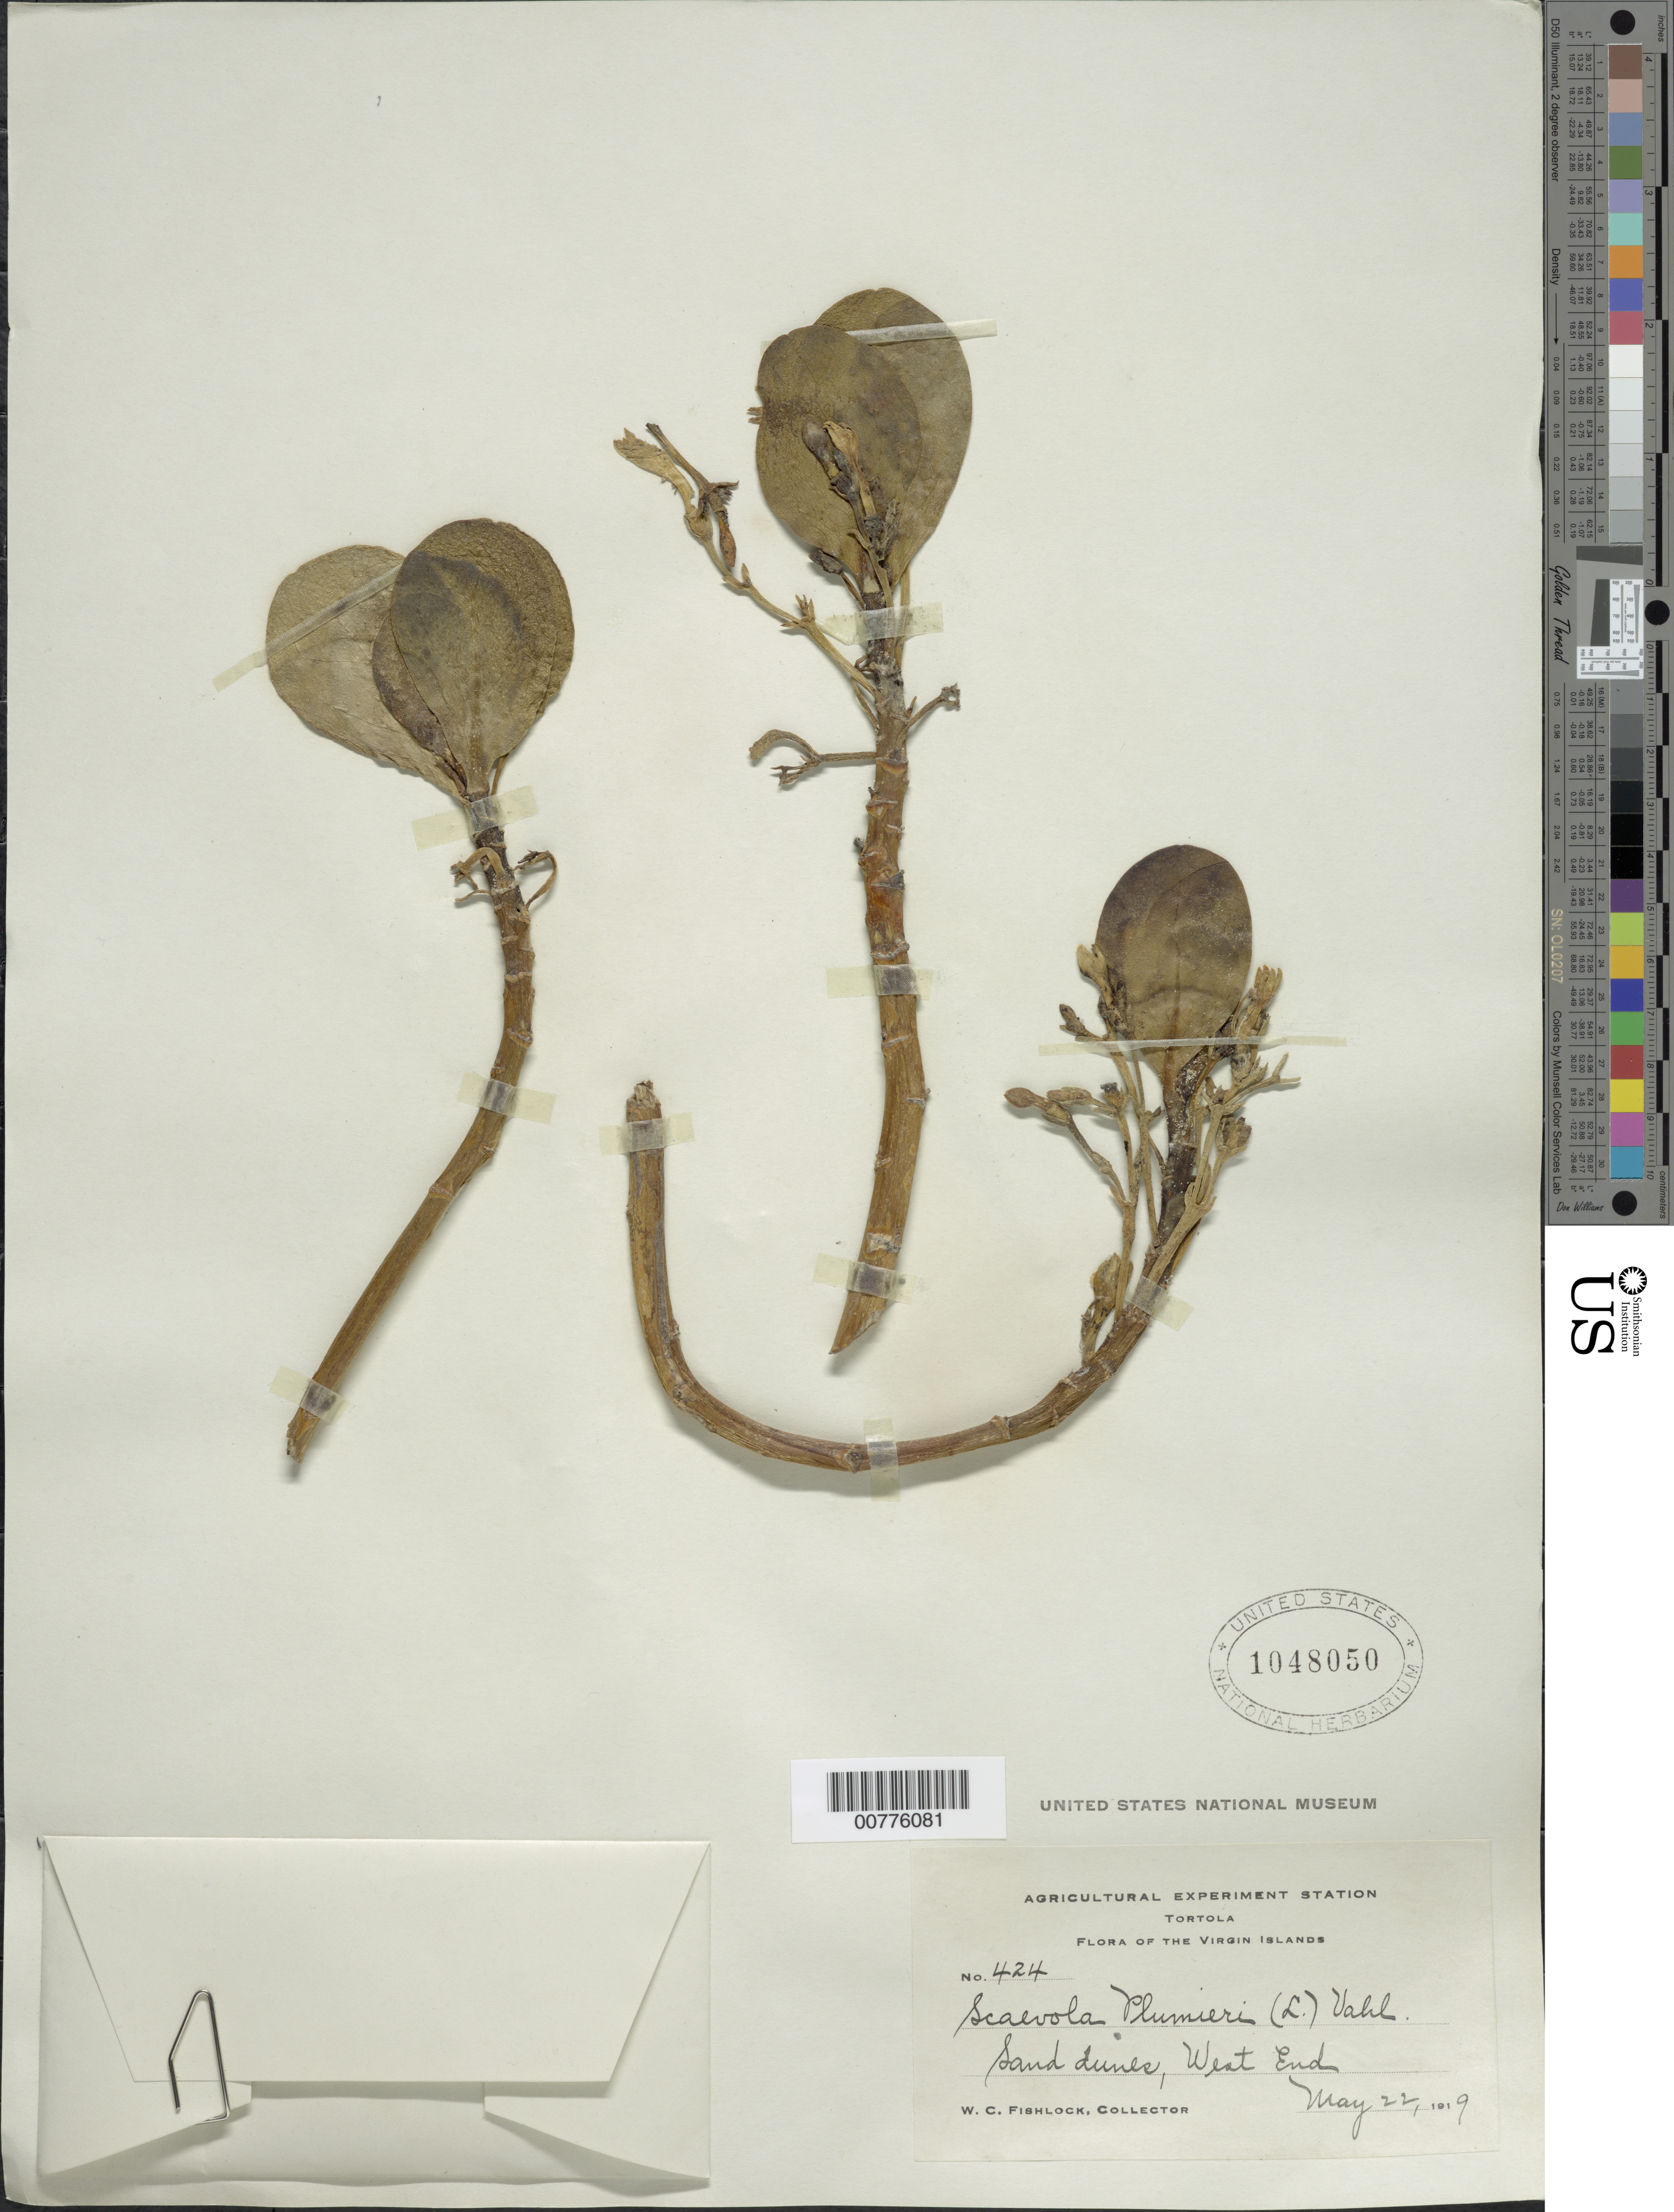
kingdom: Plantae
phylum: Tracheophyta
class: Magnoliopsida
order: Asterales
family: Goodeniaceae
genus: Scaevola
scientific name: Scaevola plumieri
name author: (L.) Vahl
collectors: W. Fishlock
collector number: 424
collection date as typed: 22 May 1919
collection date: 1919-05-22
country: British Virgin Islands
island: Tortola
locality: Sand dunes. Beef Island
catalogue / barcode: US 1048050